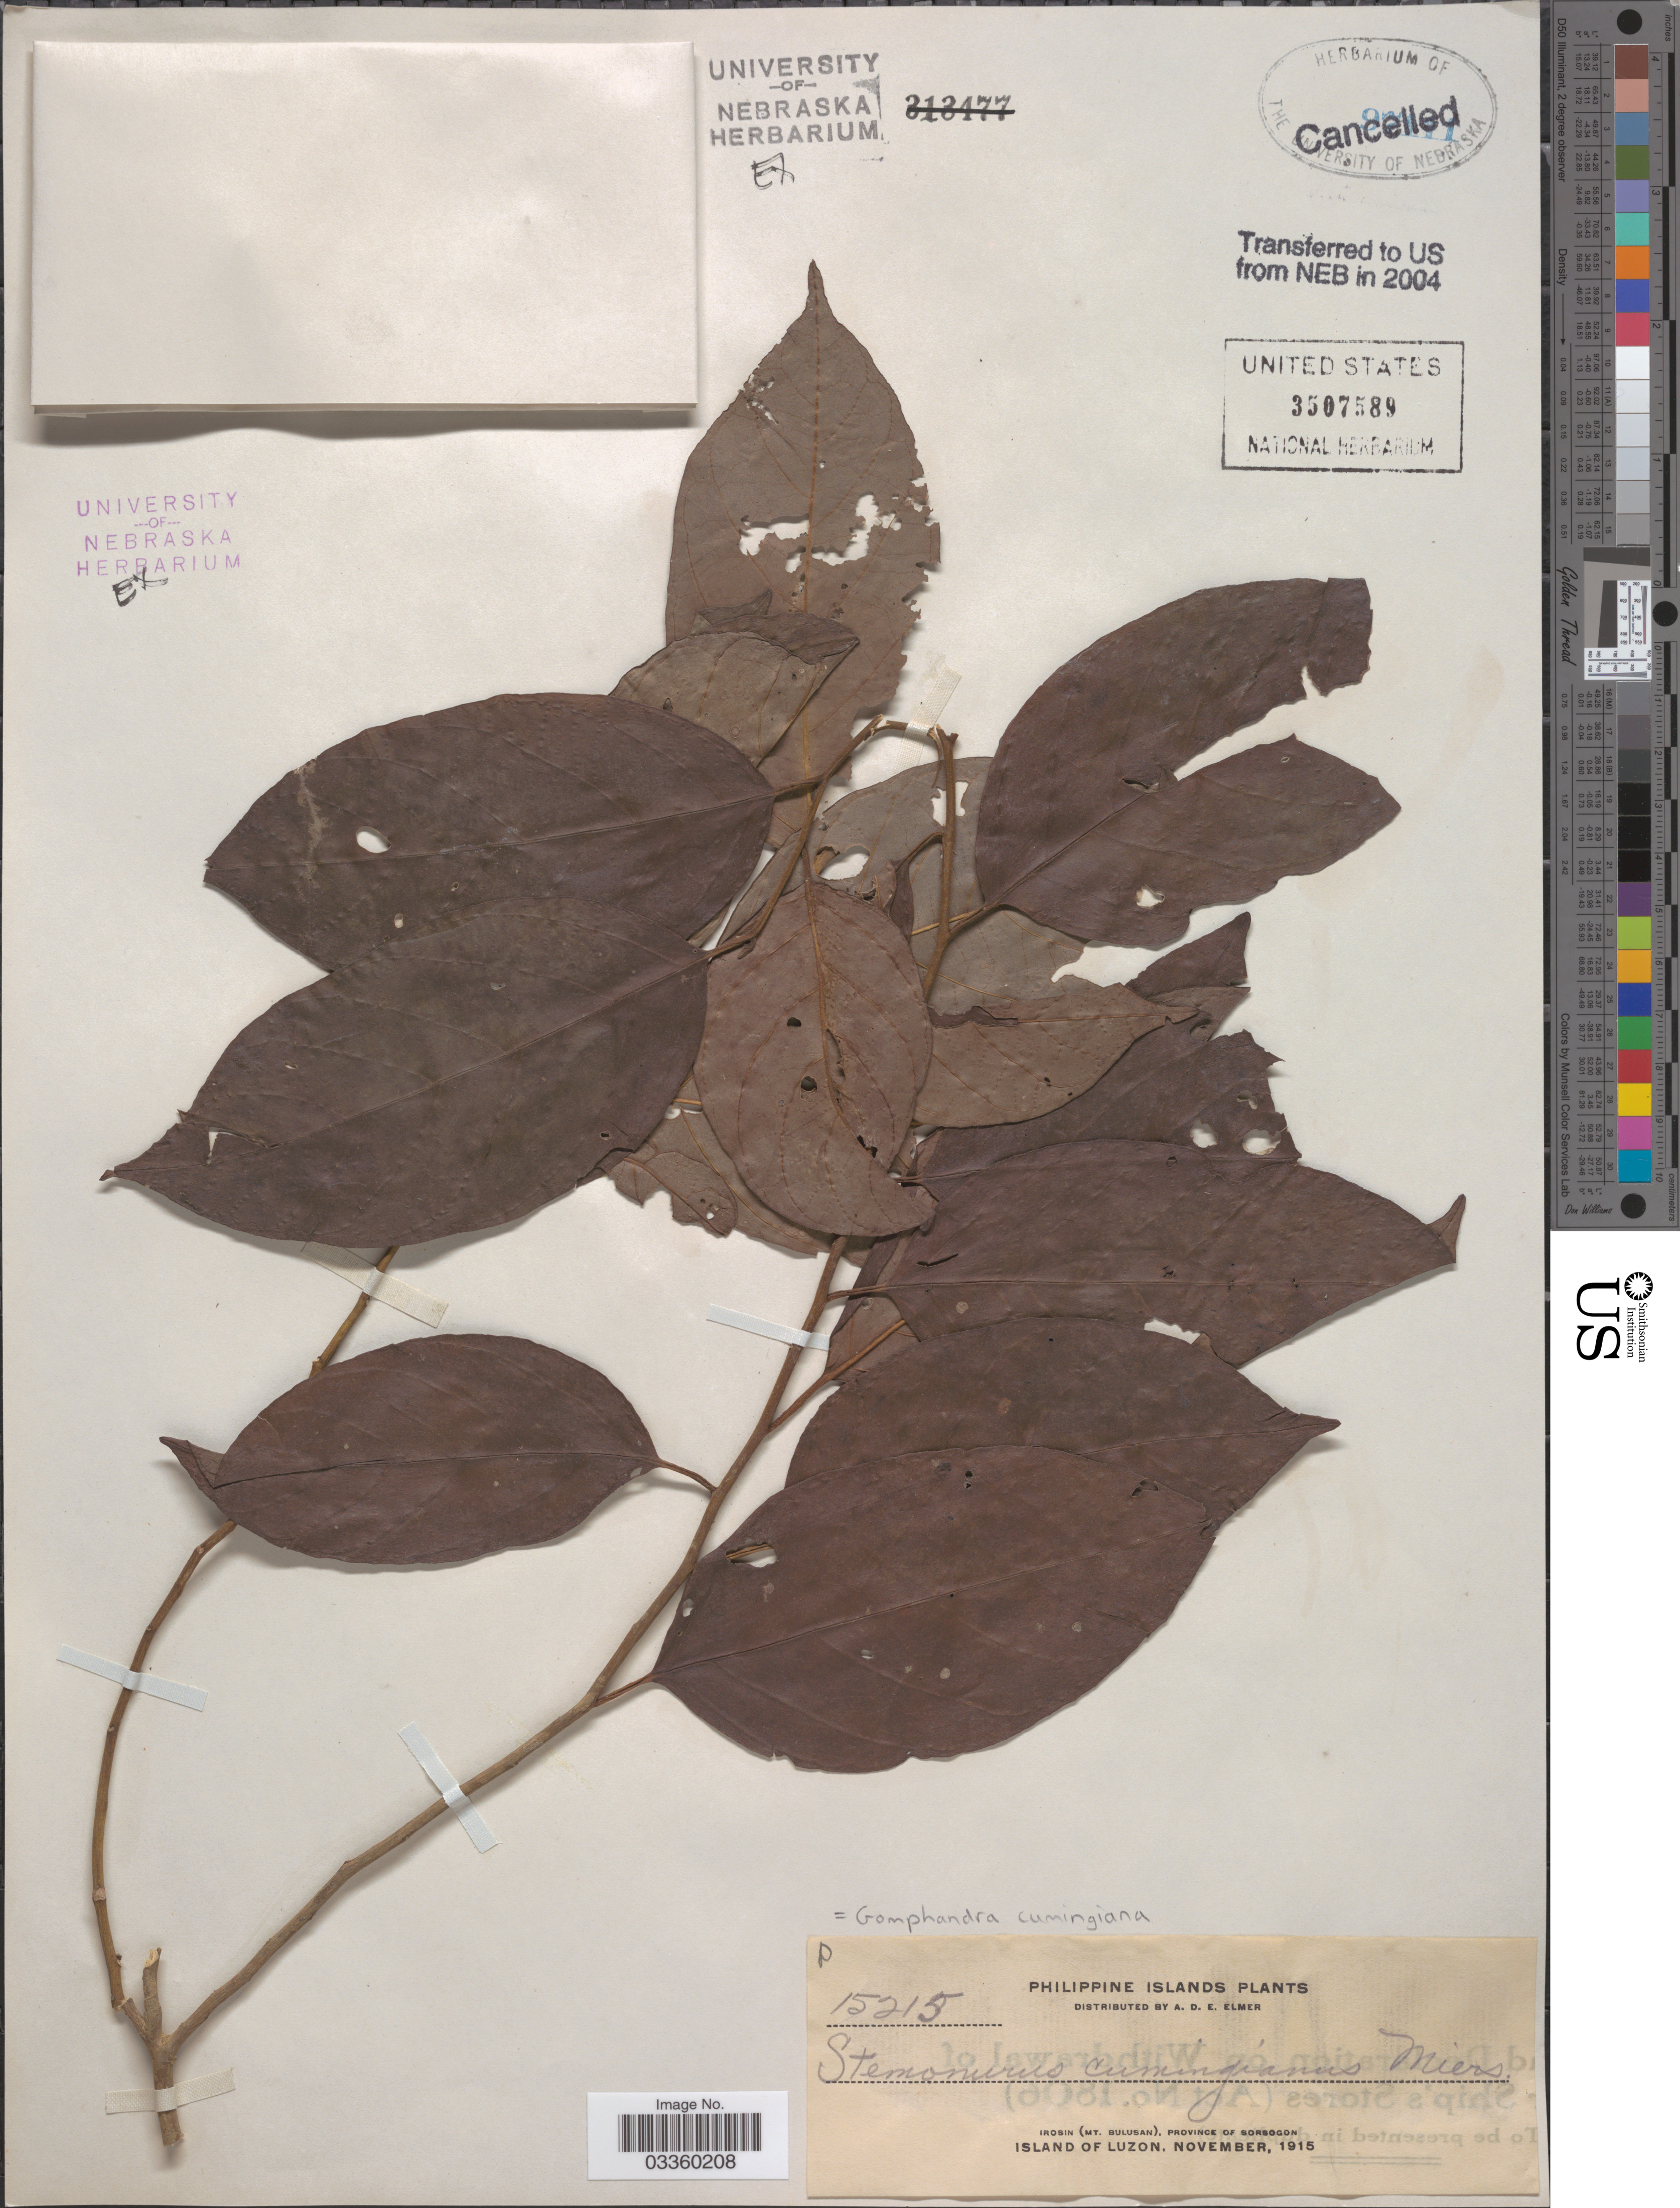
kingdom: Plantae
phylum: Tracheophyta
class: Magnoliopsida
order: Cardiopteridales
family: Stemonuraceae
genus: Gomphandra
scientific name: Gomphandra cumingiana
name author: (Miers) Fern.-Vill.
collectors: A. D. E. Elmer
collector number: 15215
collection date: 1915-11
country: Philippines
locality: Irosin (Mt. Bulusan), Province of Sorsogon. Island of Luzon.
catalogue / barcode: US 3507589